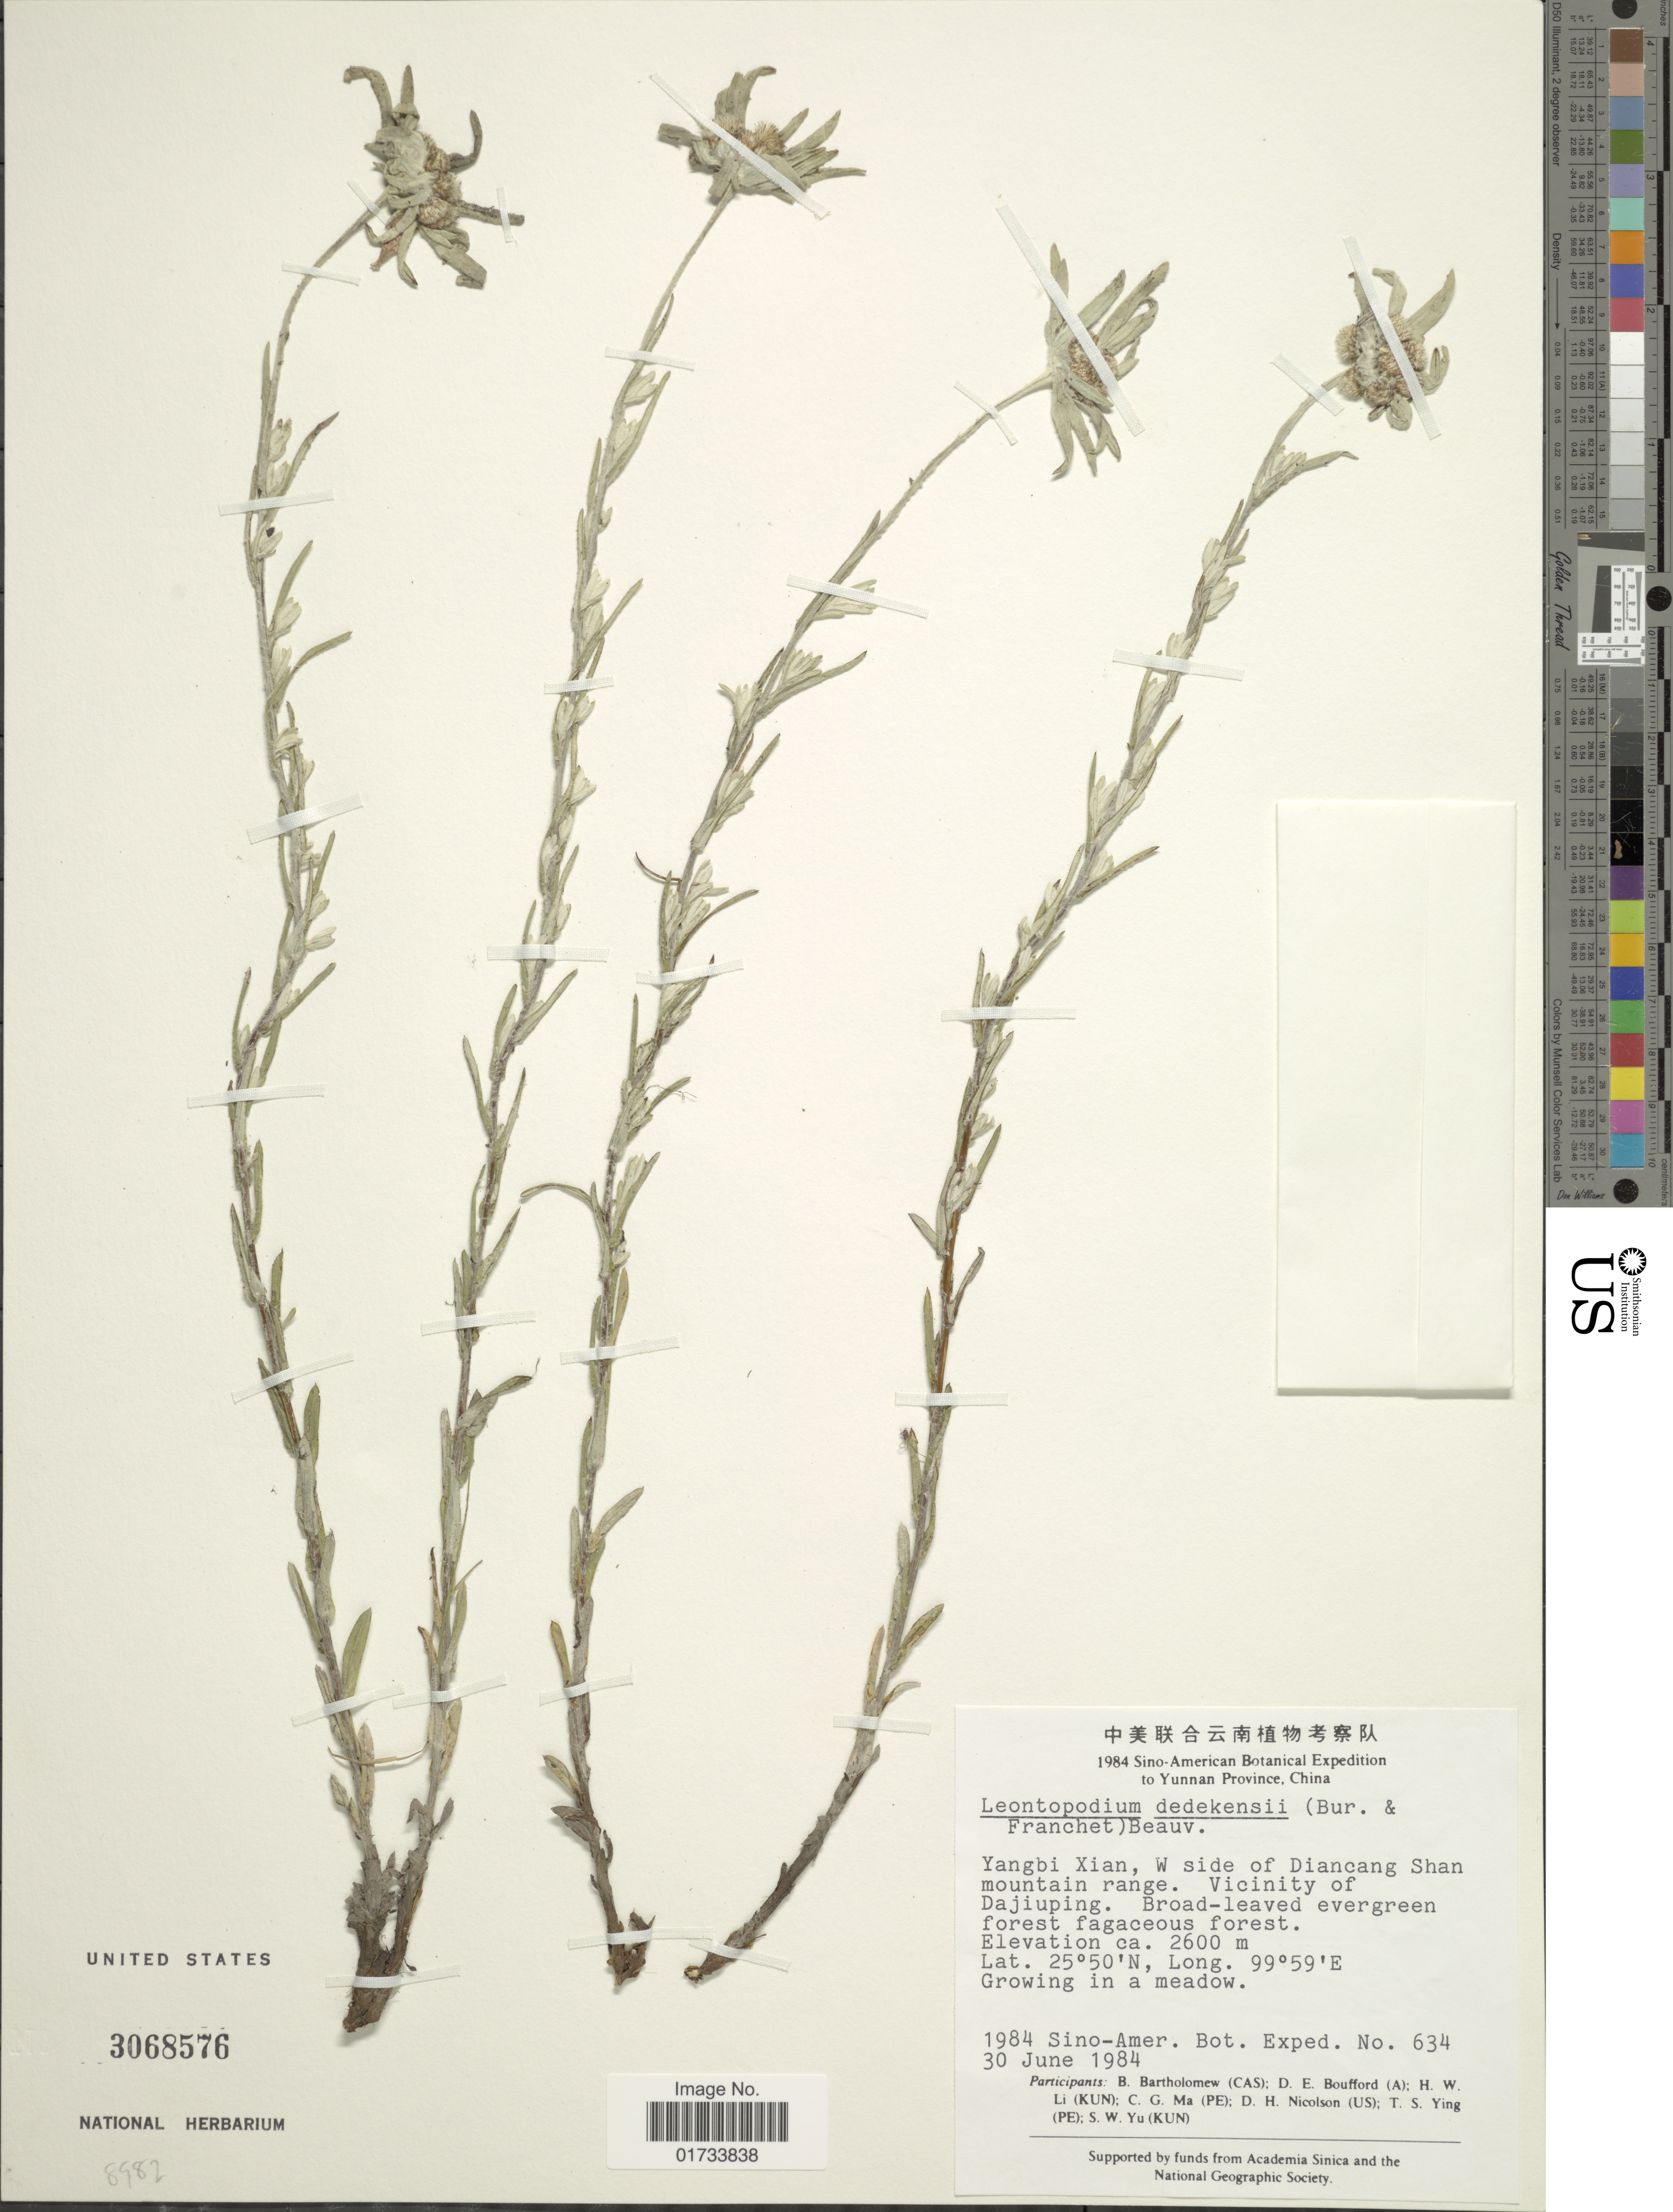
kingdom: Plantae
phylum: Tracheophyta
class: Magnoliopsida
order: Asterales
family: Asteraceae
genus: Leontopodium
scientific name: Leontopodium dedekensii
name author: (Bureau & Franch.) Beauverd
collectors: Sino-Amer. Bot. Exped. 1984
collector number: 634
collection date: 1984-06-30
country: China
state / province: Yunnan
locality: Yangbi Xian, W side of Diancang Shan mountain range, vicinity ofDajiuping, growing in meadow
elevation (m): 2600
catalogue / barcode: US 3068576